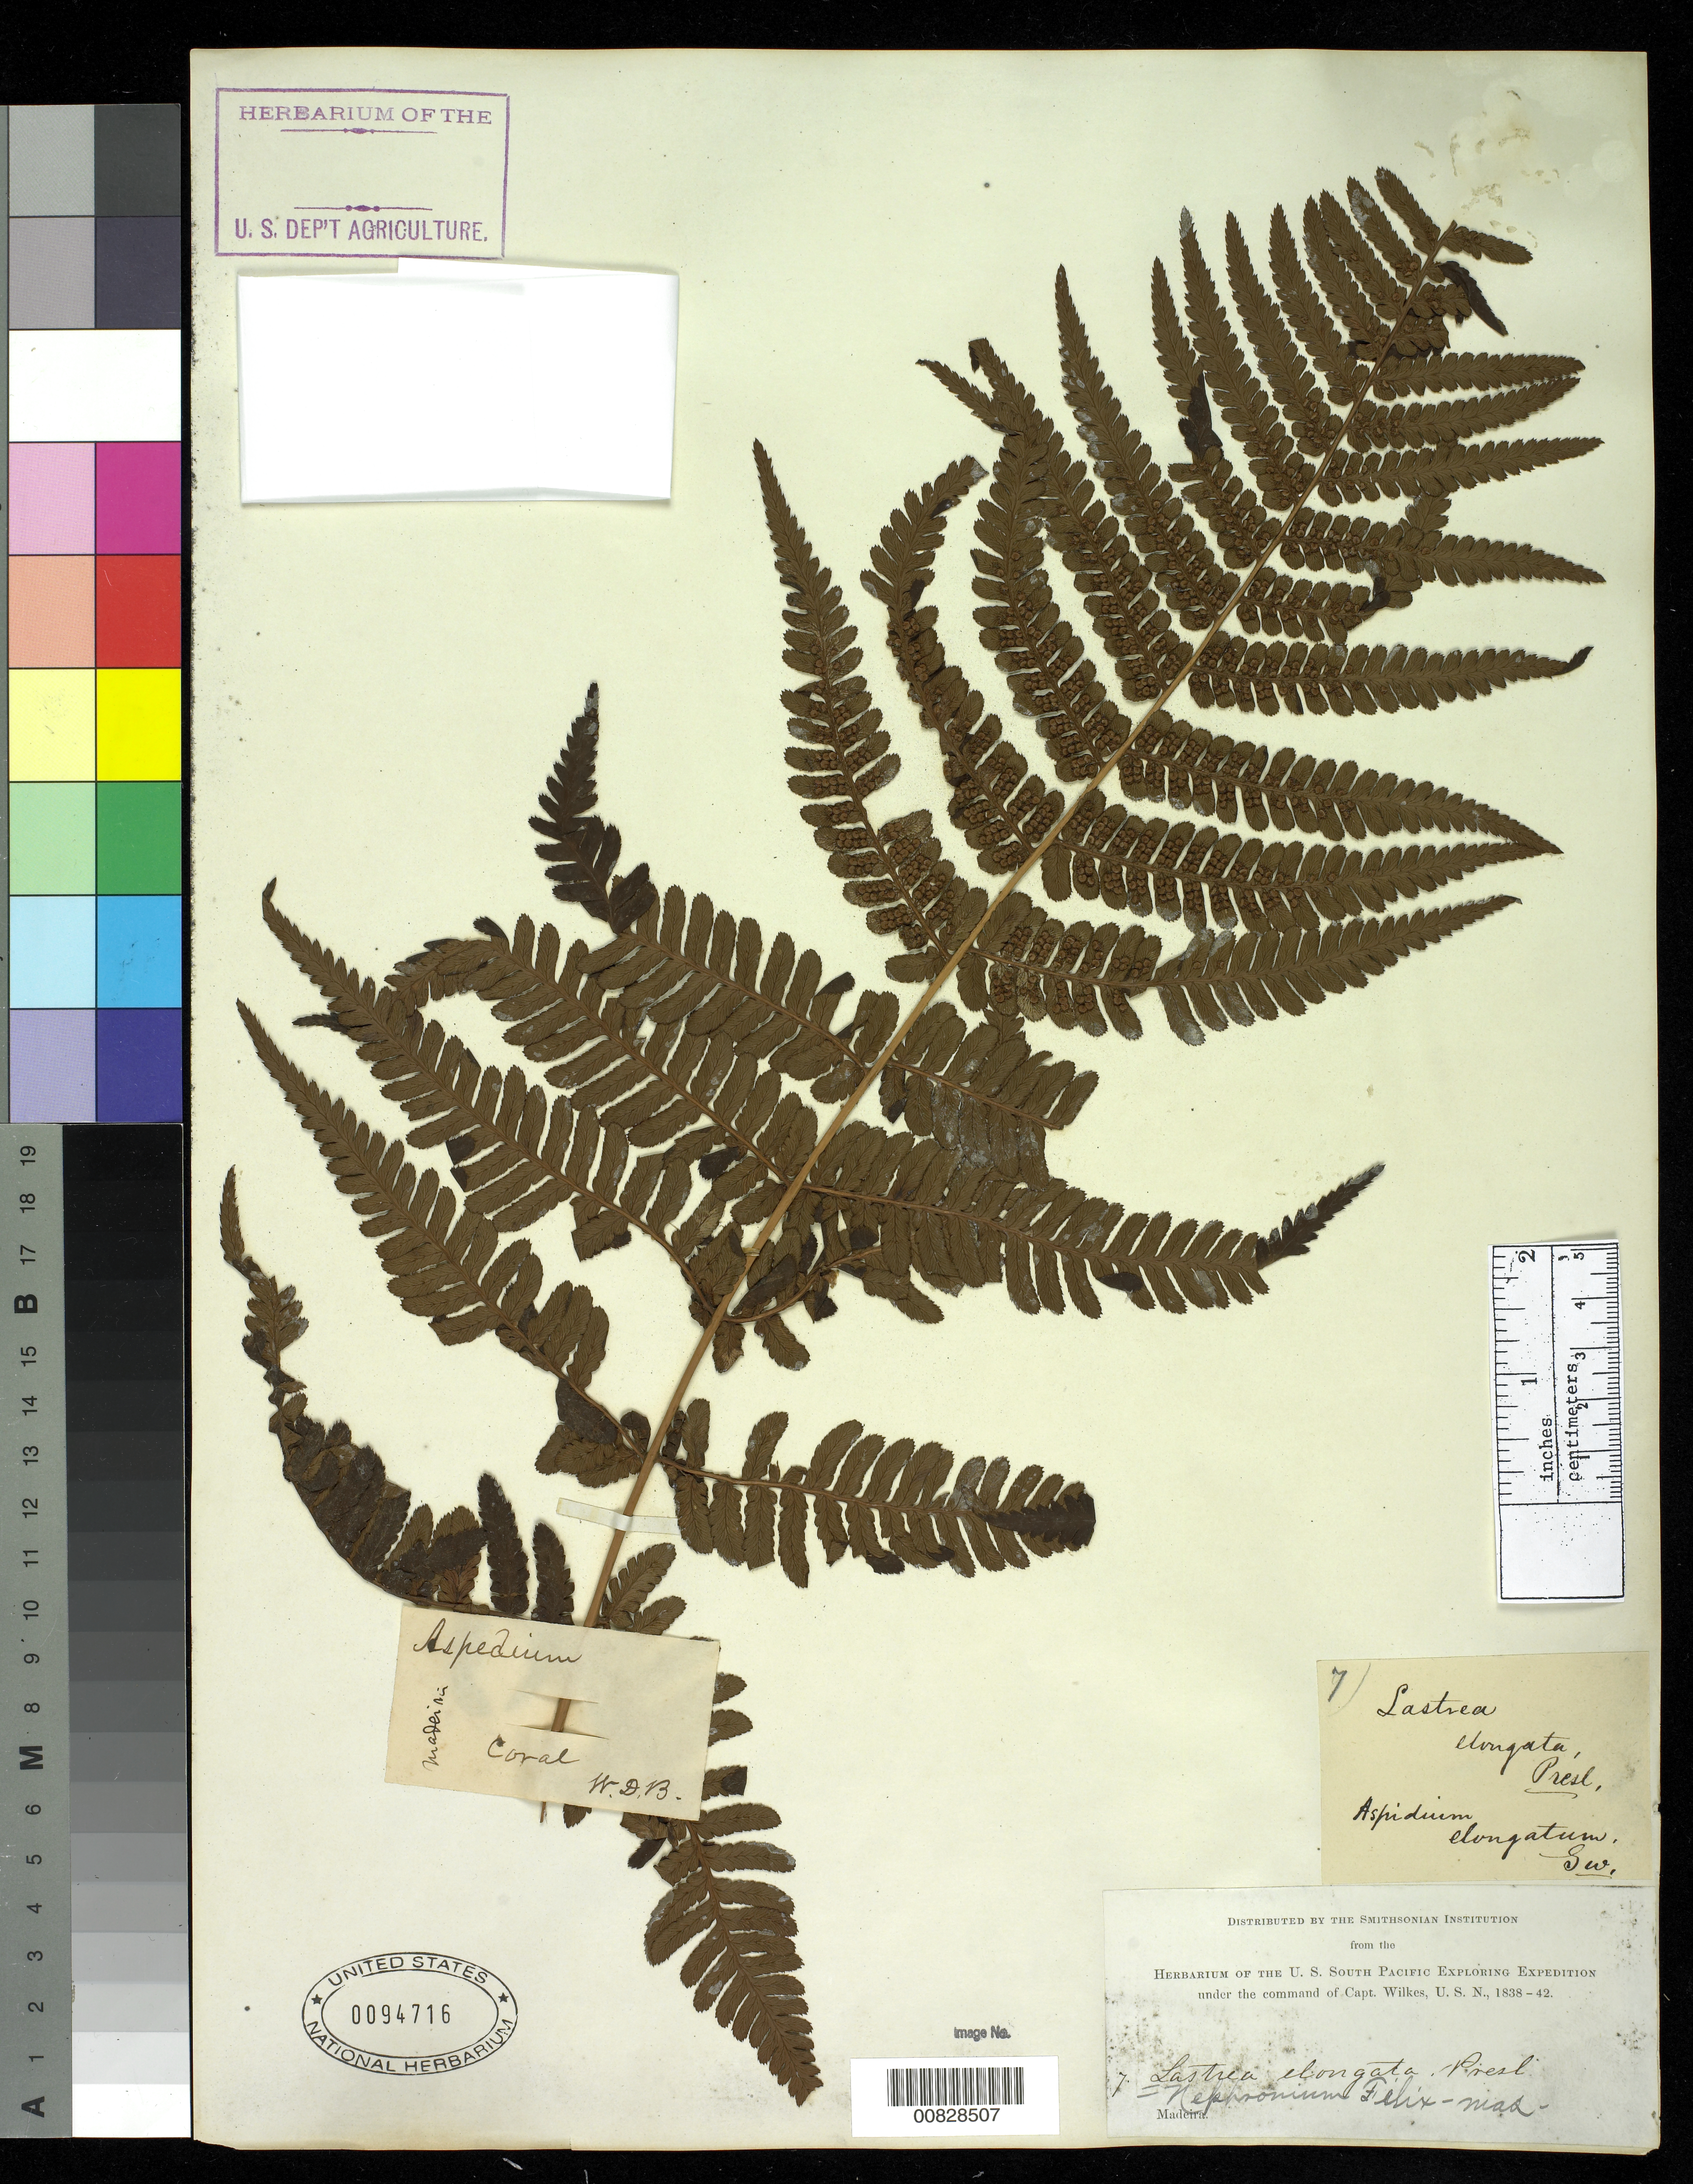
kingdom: Plantae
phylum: Tracheophyta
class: Polypodiopsida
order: Polypodiales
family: Dryopteridaceae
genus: Dryopteris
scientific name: Dryopteris aitoniana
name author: Pic. Serm.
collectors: Wilkes Explor. Exped.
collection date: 1838/1842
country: Portugal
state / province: Madeira (Aut. Reg.)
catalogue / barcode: US 94716